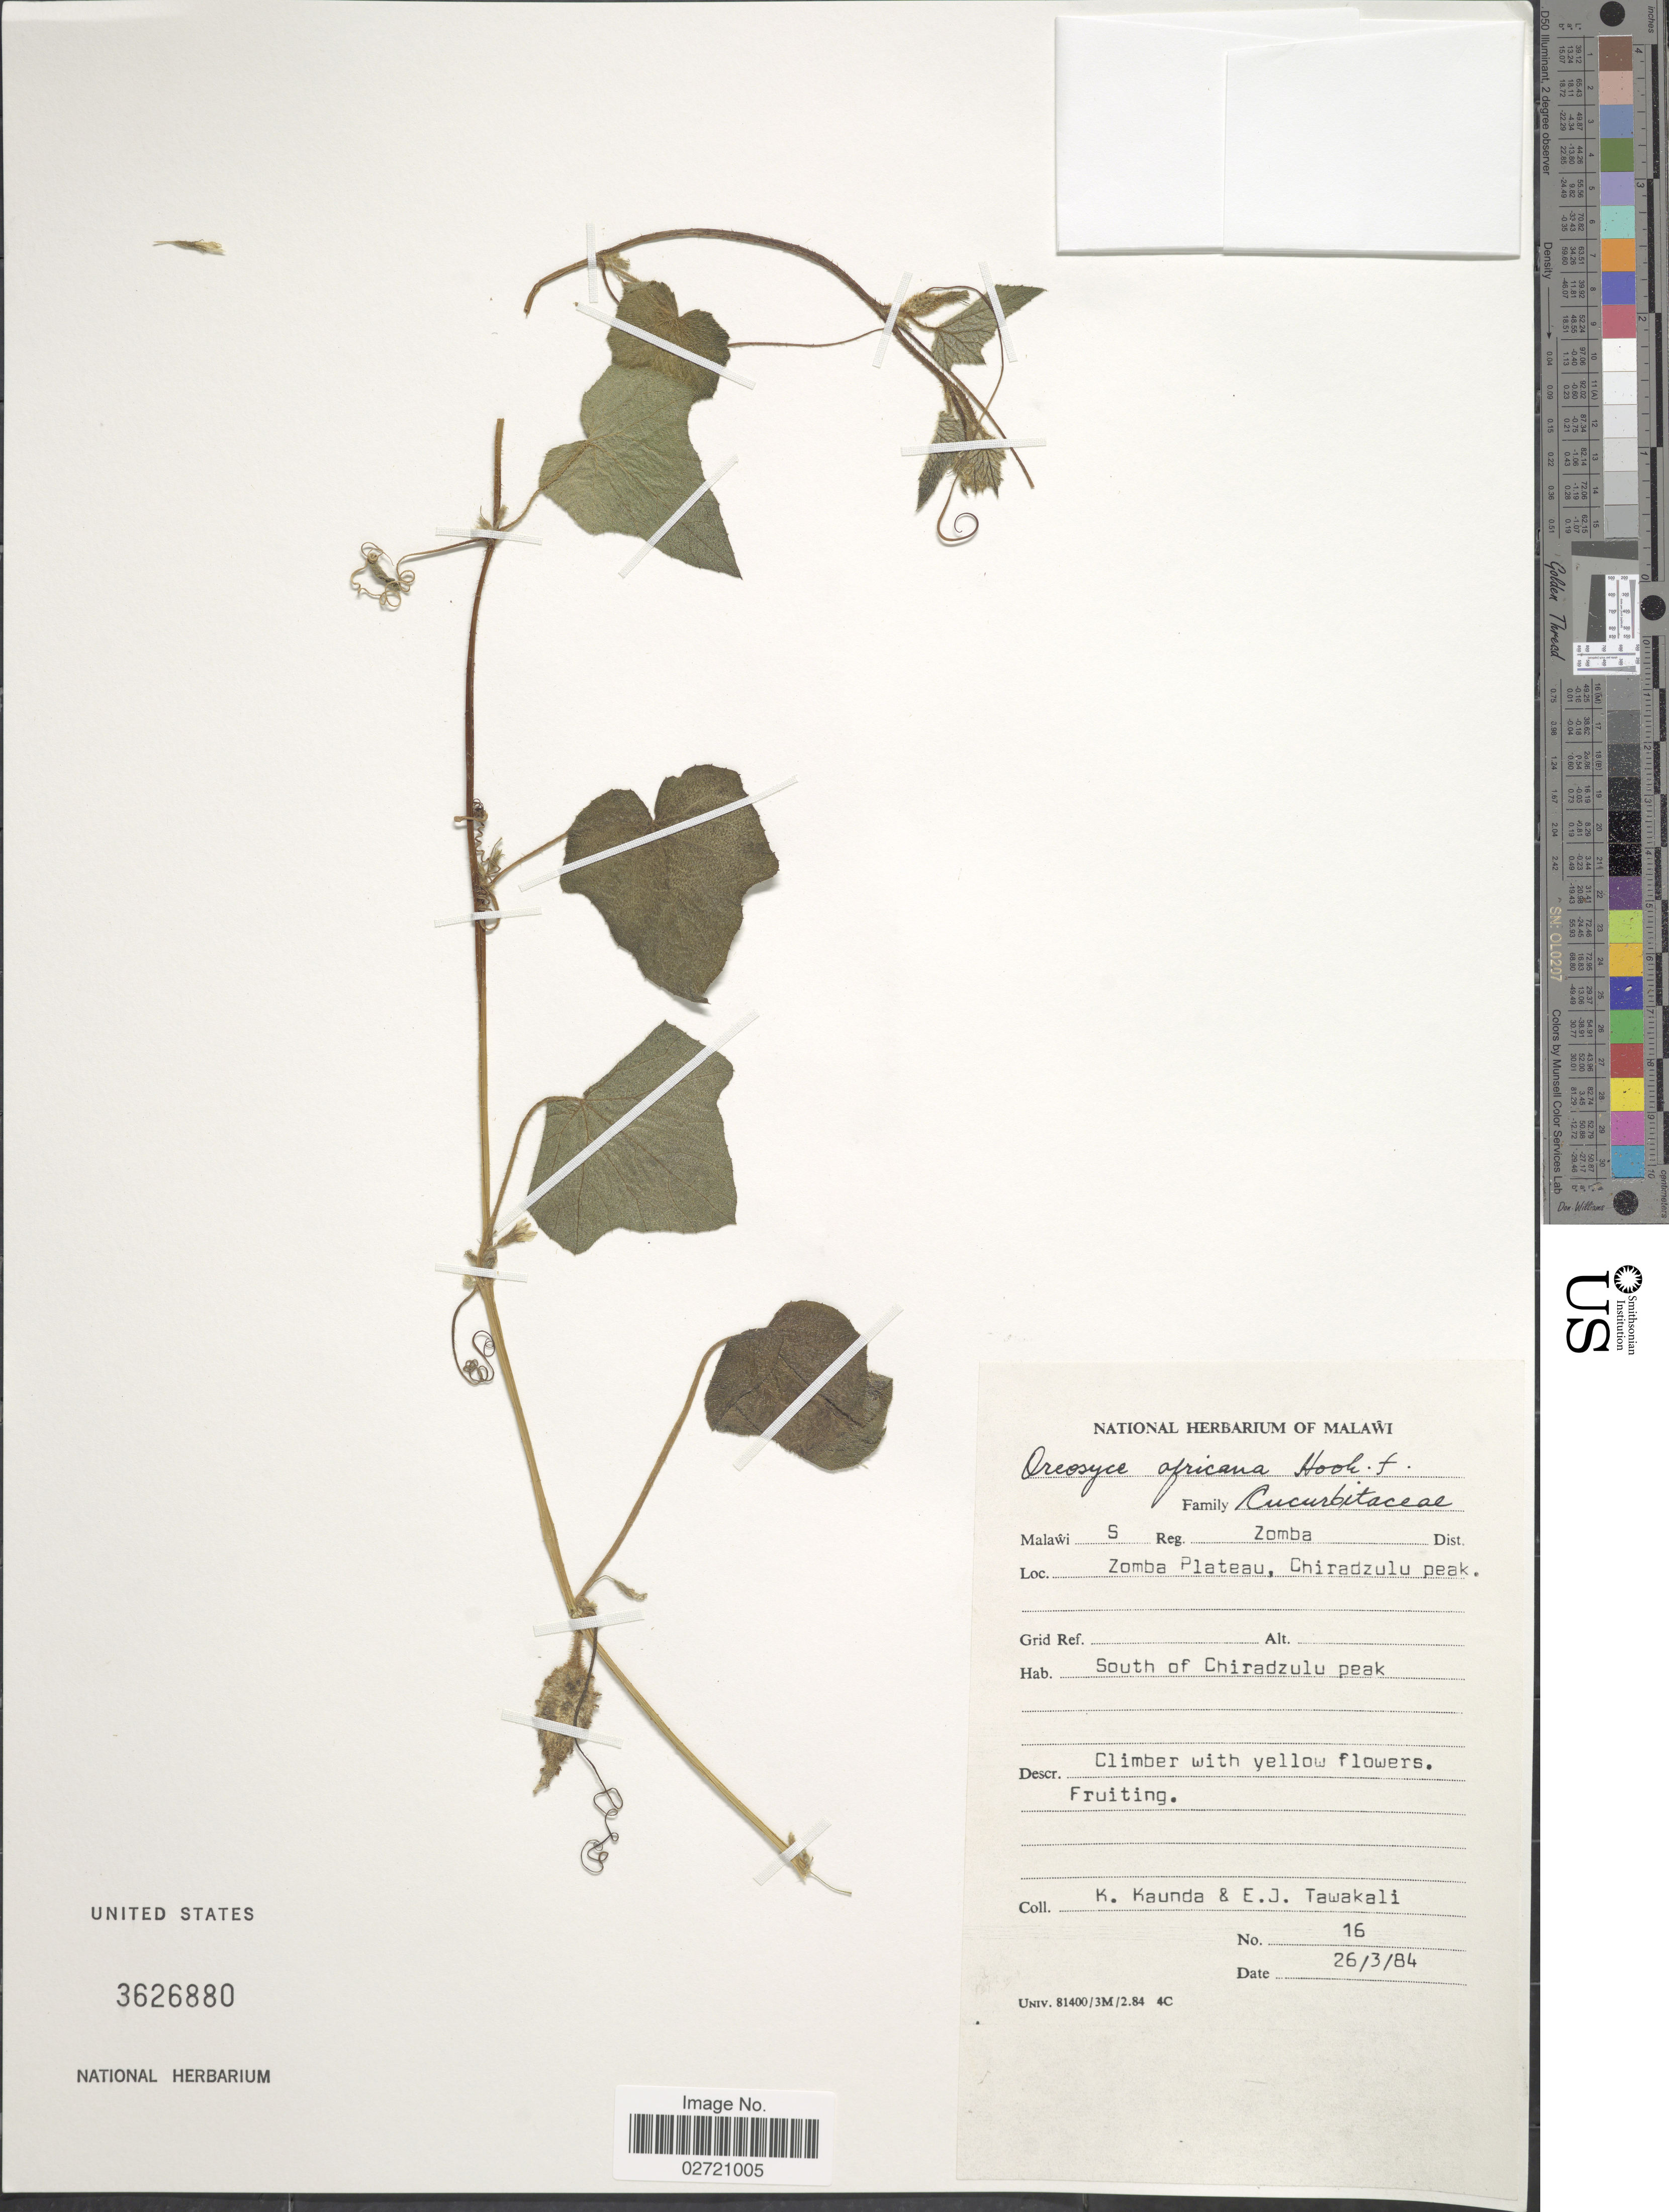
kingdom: Plantae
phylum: Tracheophyta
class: Magnoliopsida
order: Cucurbitales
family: Cucurbitaceae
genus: Cucumis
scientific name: Cucumis africanus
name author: L. f.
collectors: K. Kaunda & E. Tawakali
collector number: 16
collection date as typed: Transcribed d/m/y: 26/3/84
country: Malawi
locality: S. Reg. Zomba Dist. Zomba Plateau Chiradzulu peak. South of Chiradzulu peak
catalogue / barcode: US 3626880